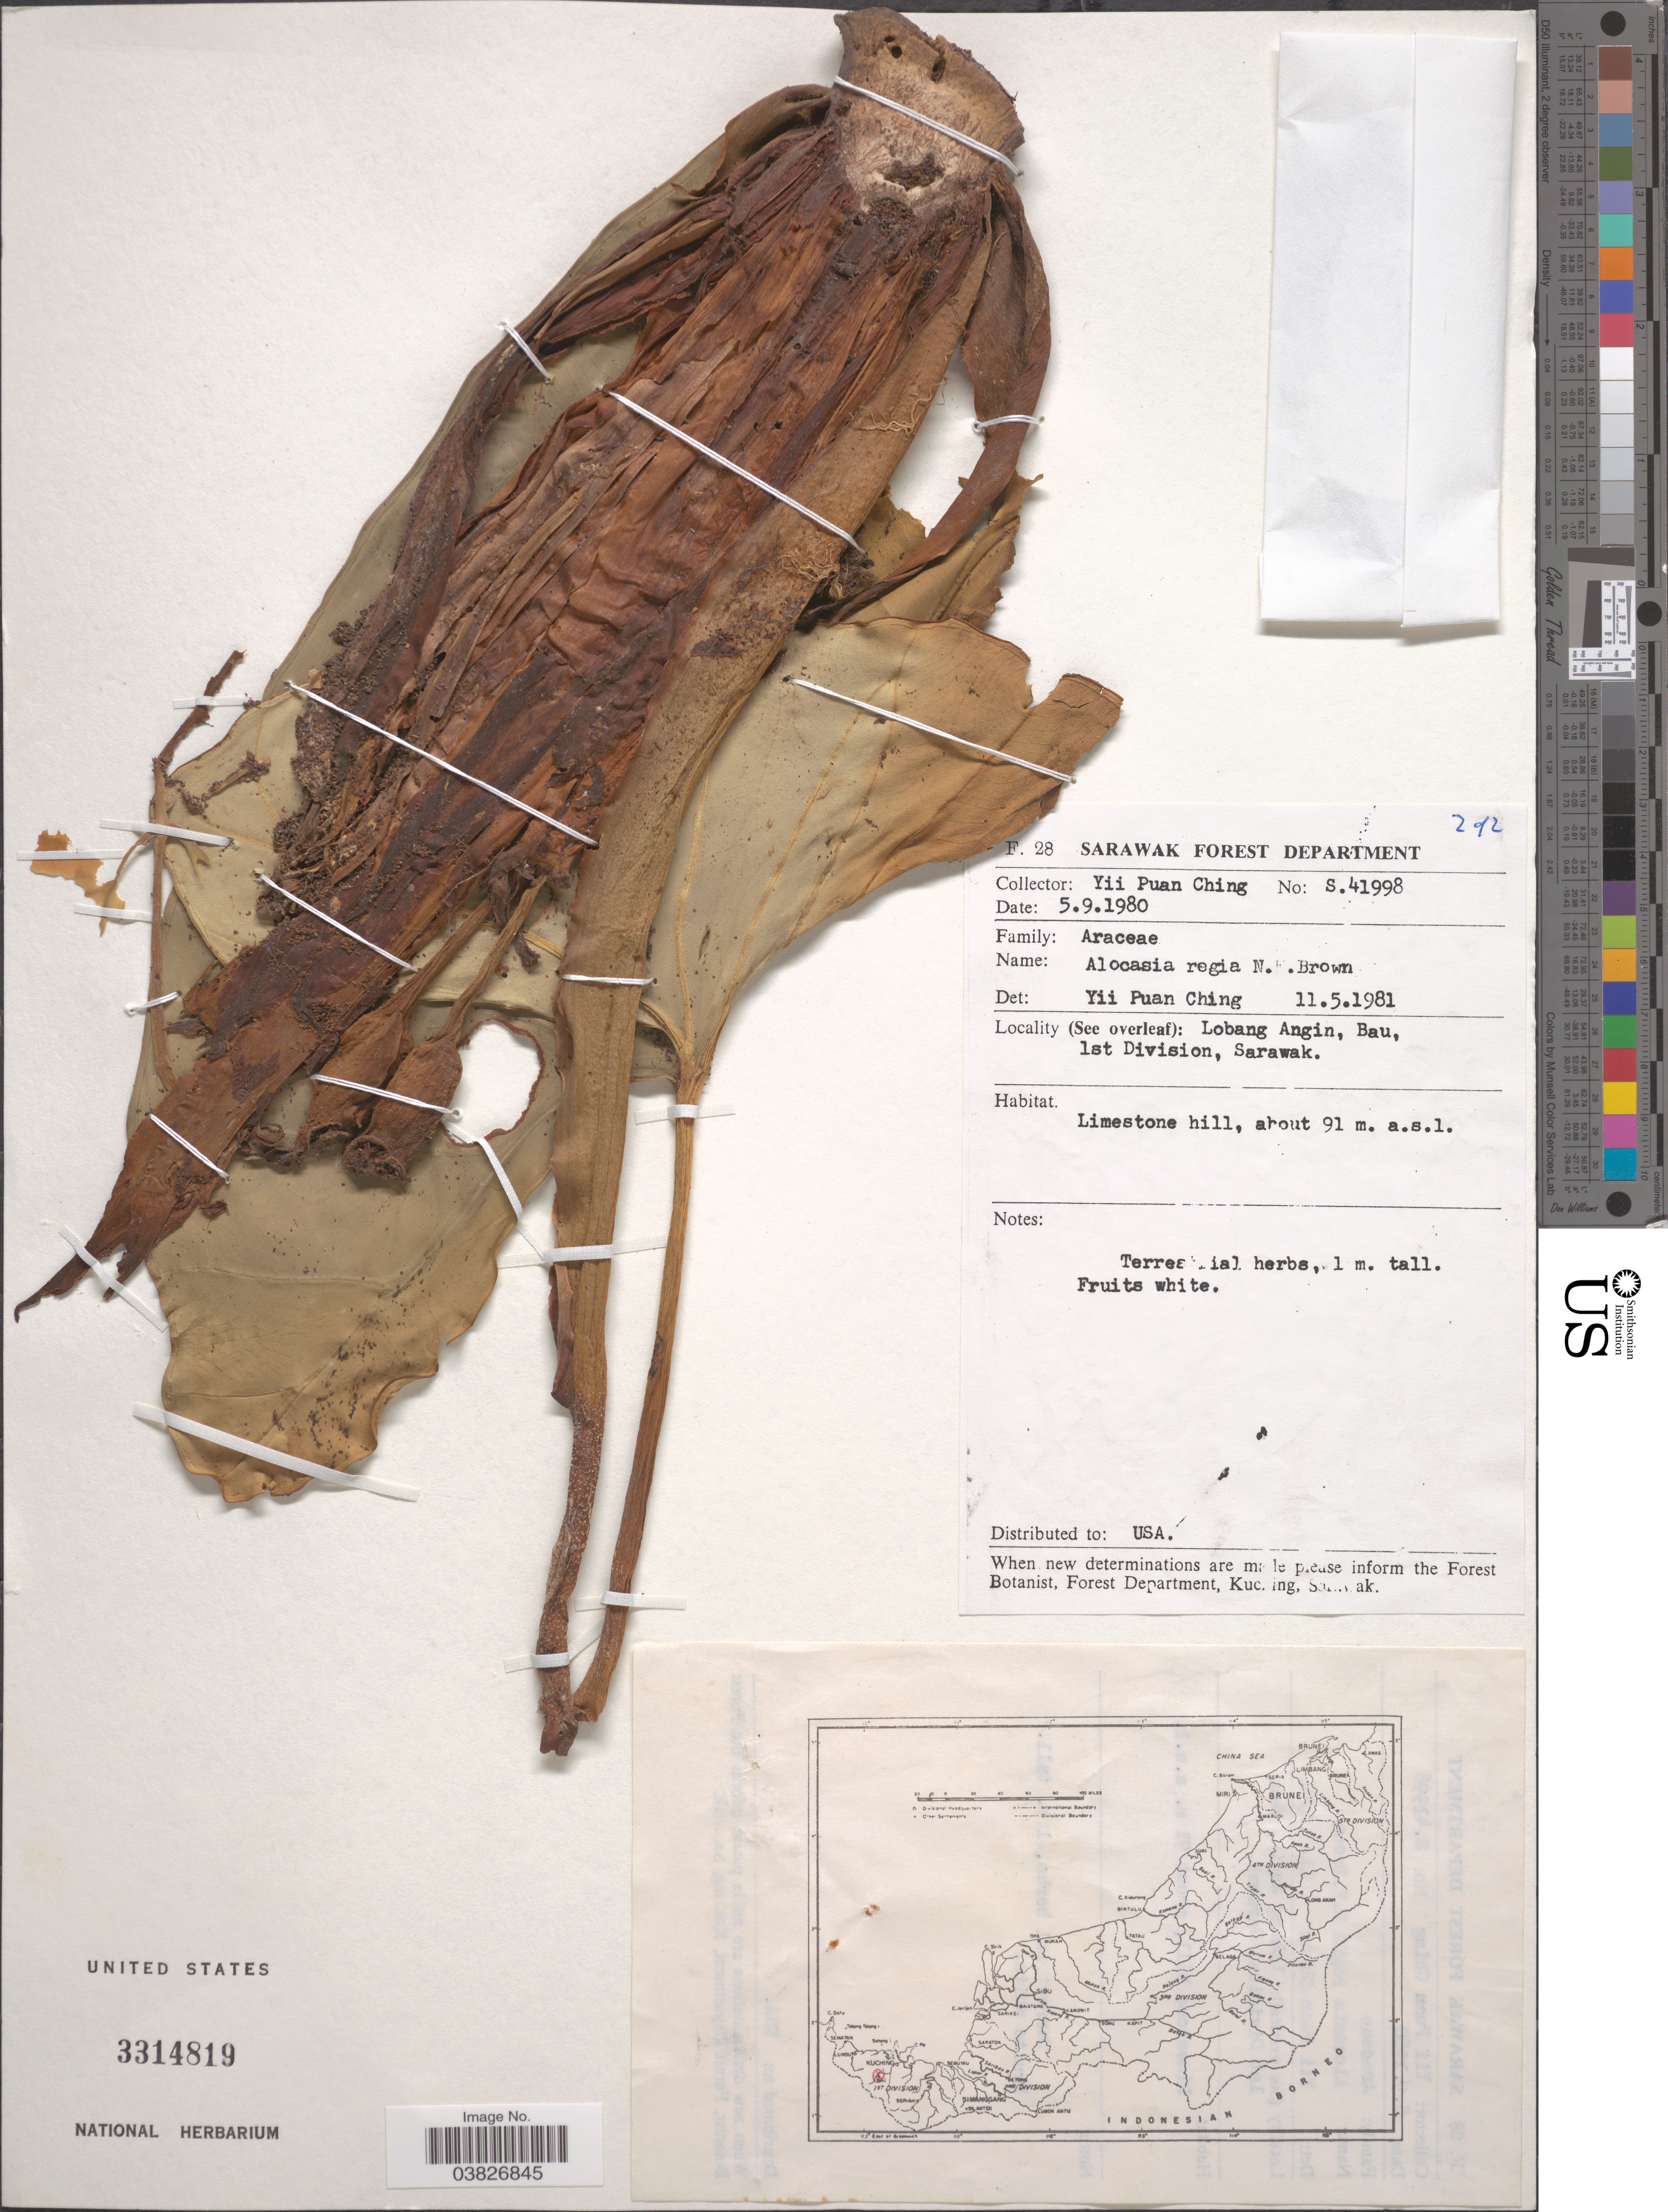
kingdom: Plantae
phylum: Tracheophyta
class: Liliopsida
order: Alismatales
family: Araceae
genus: Alocasia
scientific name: Alocasia regina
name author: N.E. Br.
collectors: Y. P. Ching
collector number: S41998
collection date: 1980-09-05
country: Malaysia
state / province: Sarawak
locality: Lobang Angin, Bau, 1st Division, Sarawak.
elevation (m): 91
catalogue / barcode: US 3314819